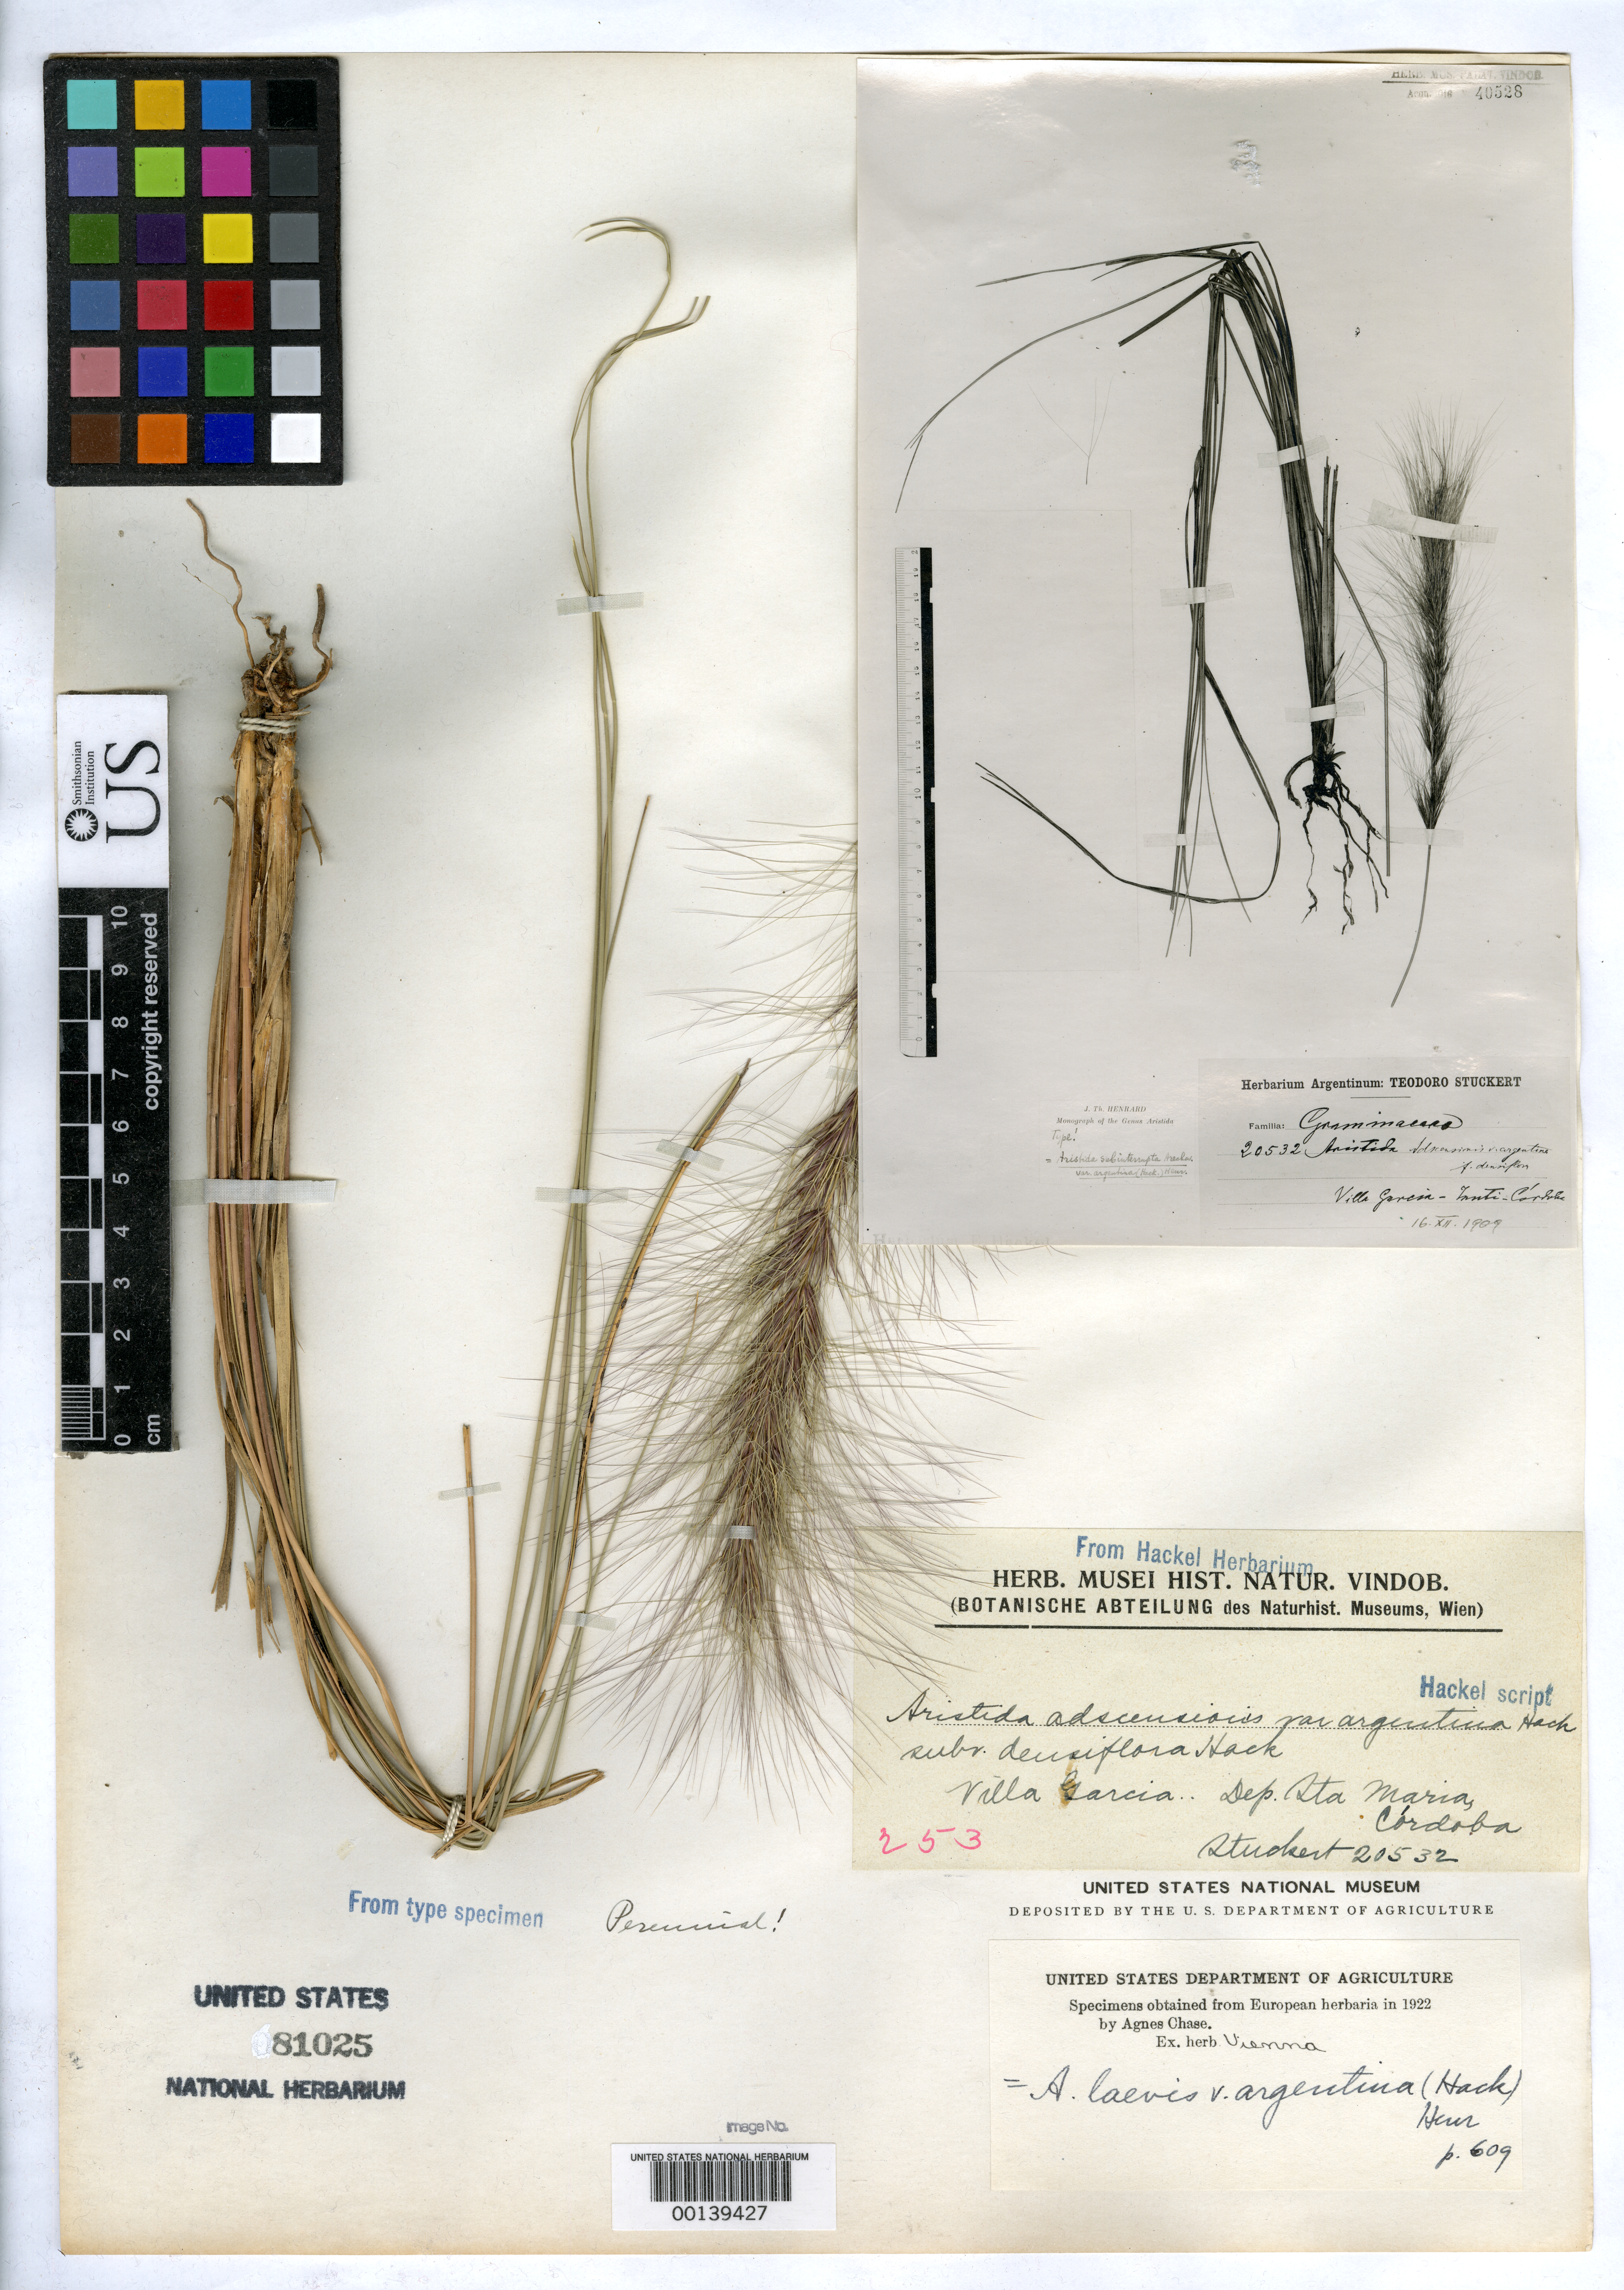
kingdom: Plantae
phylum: Tracheophyta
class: Liliopsida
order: Poales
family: Poaceae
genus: Aristida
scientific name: Aristida adscensionis var. densiflora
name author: Hack. in Stuck.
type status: Type Fragment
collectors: T. Stuckert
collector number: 20532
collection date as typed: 16 Dec 1909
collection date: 1909-12-16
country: Argentina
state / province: Córdoba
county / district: Santa María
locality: Villa Garcia.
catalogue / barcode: US 81025